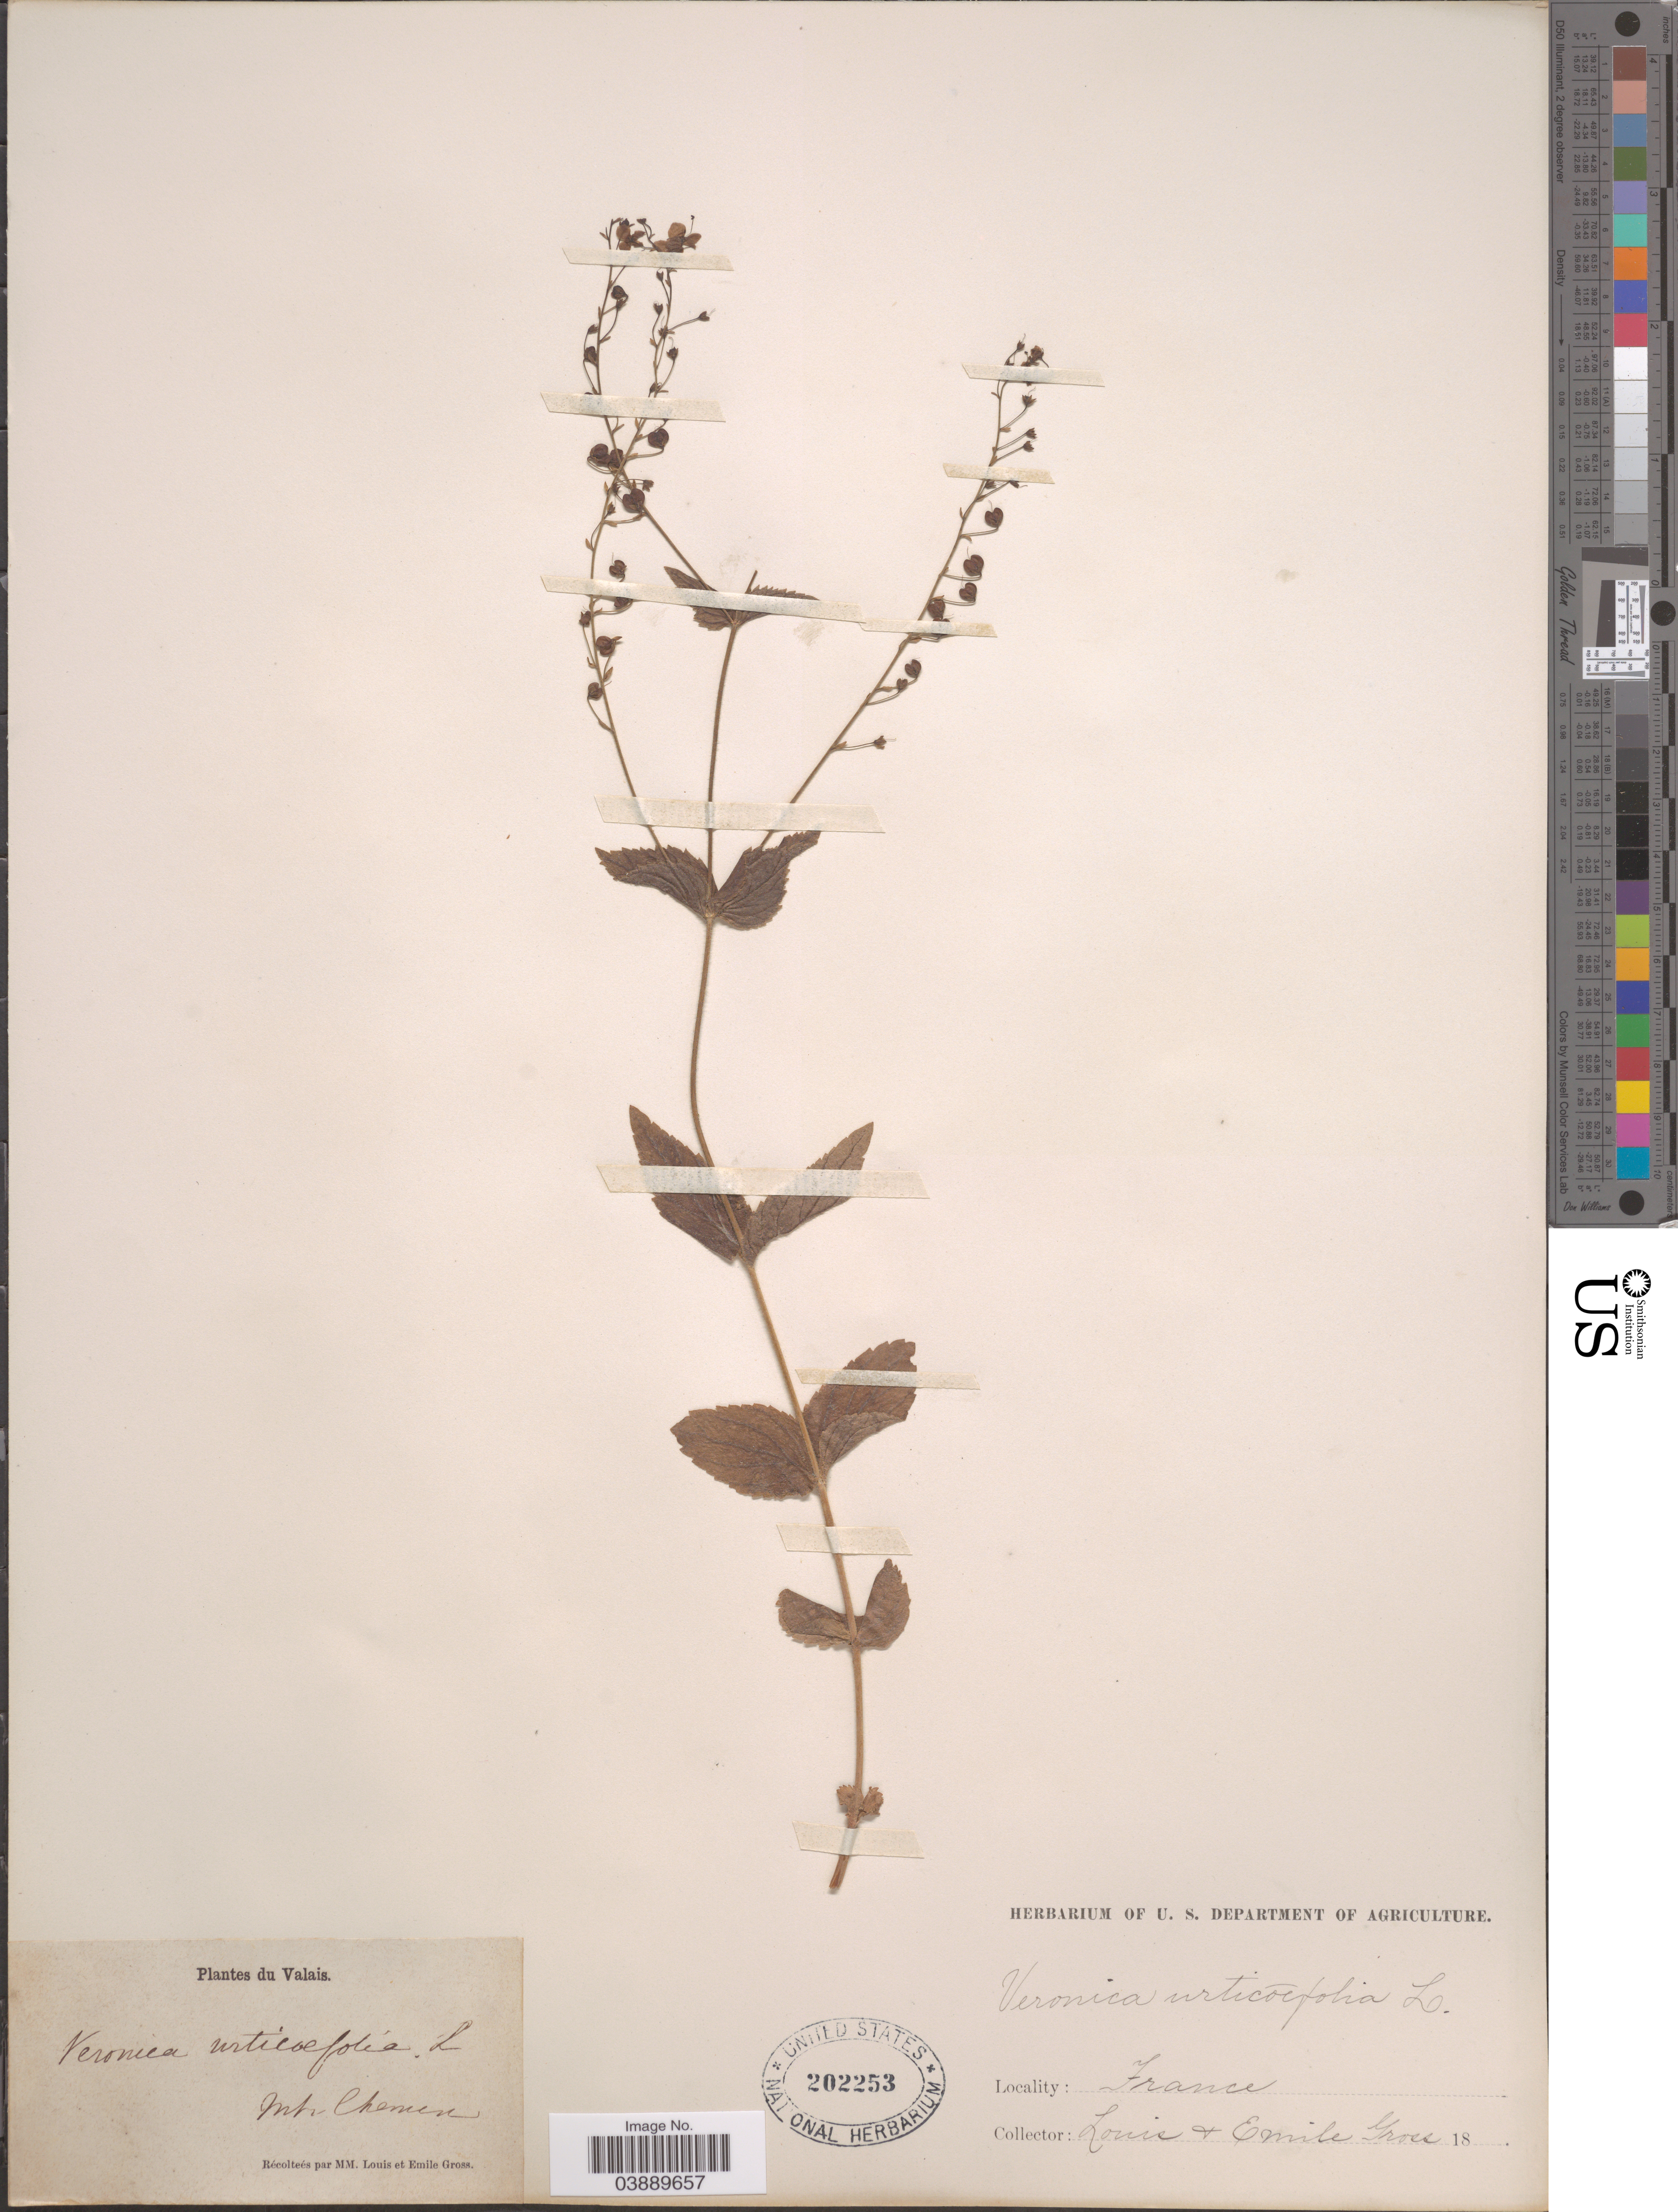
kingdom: Plantae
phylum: Tracheophyta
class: Magnoliopsida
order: Lamiales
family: Plantaginaceae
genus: Veronica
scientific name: Veronica urticifolia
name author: Jacq.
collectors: L. Gross & E. A. Gross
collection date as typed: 18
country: Switzerland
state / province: Valais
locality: Mt. Chemin.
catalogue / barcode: US 202253